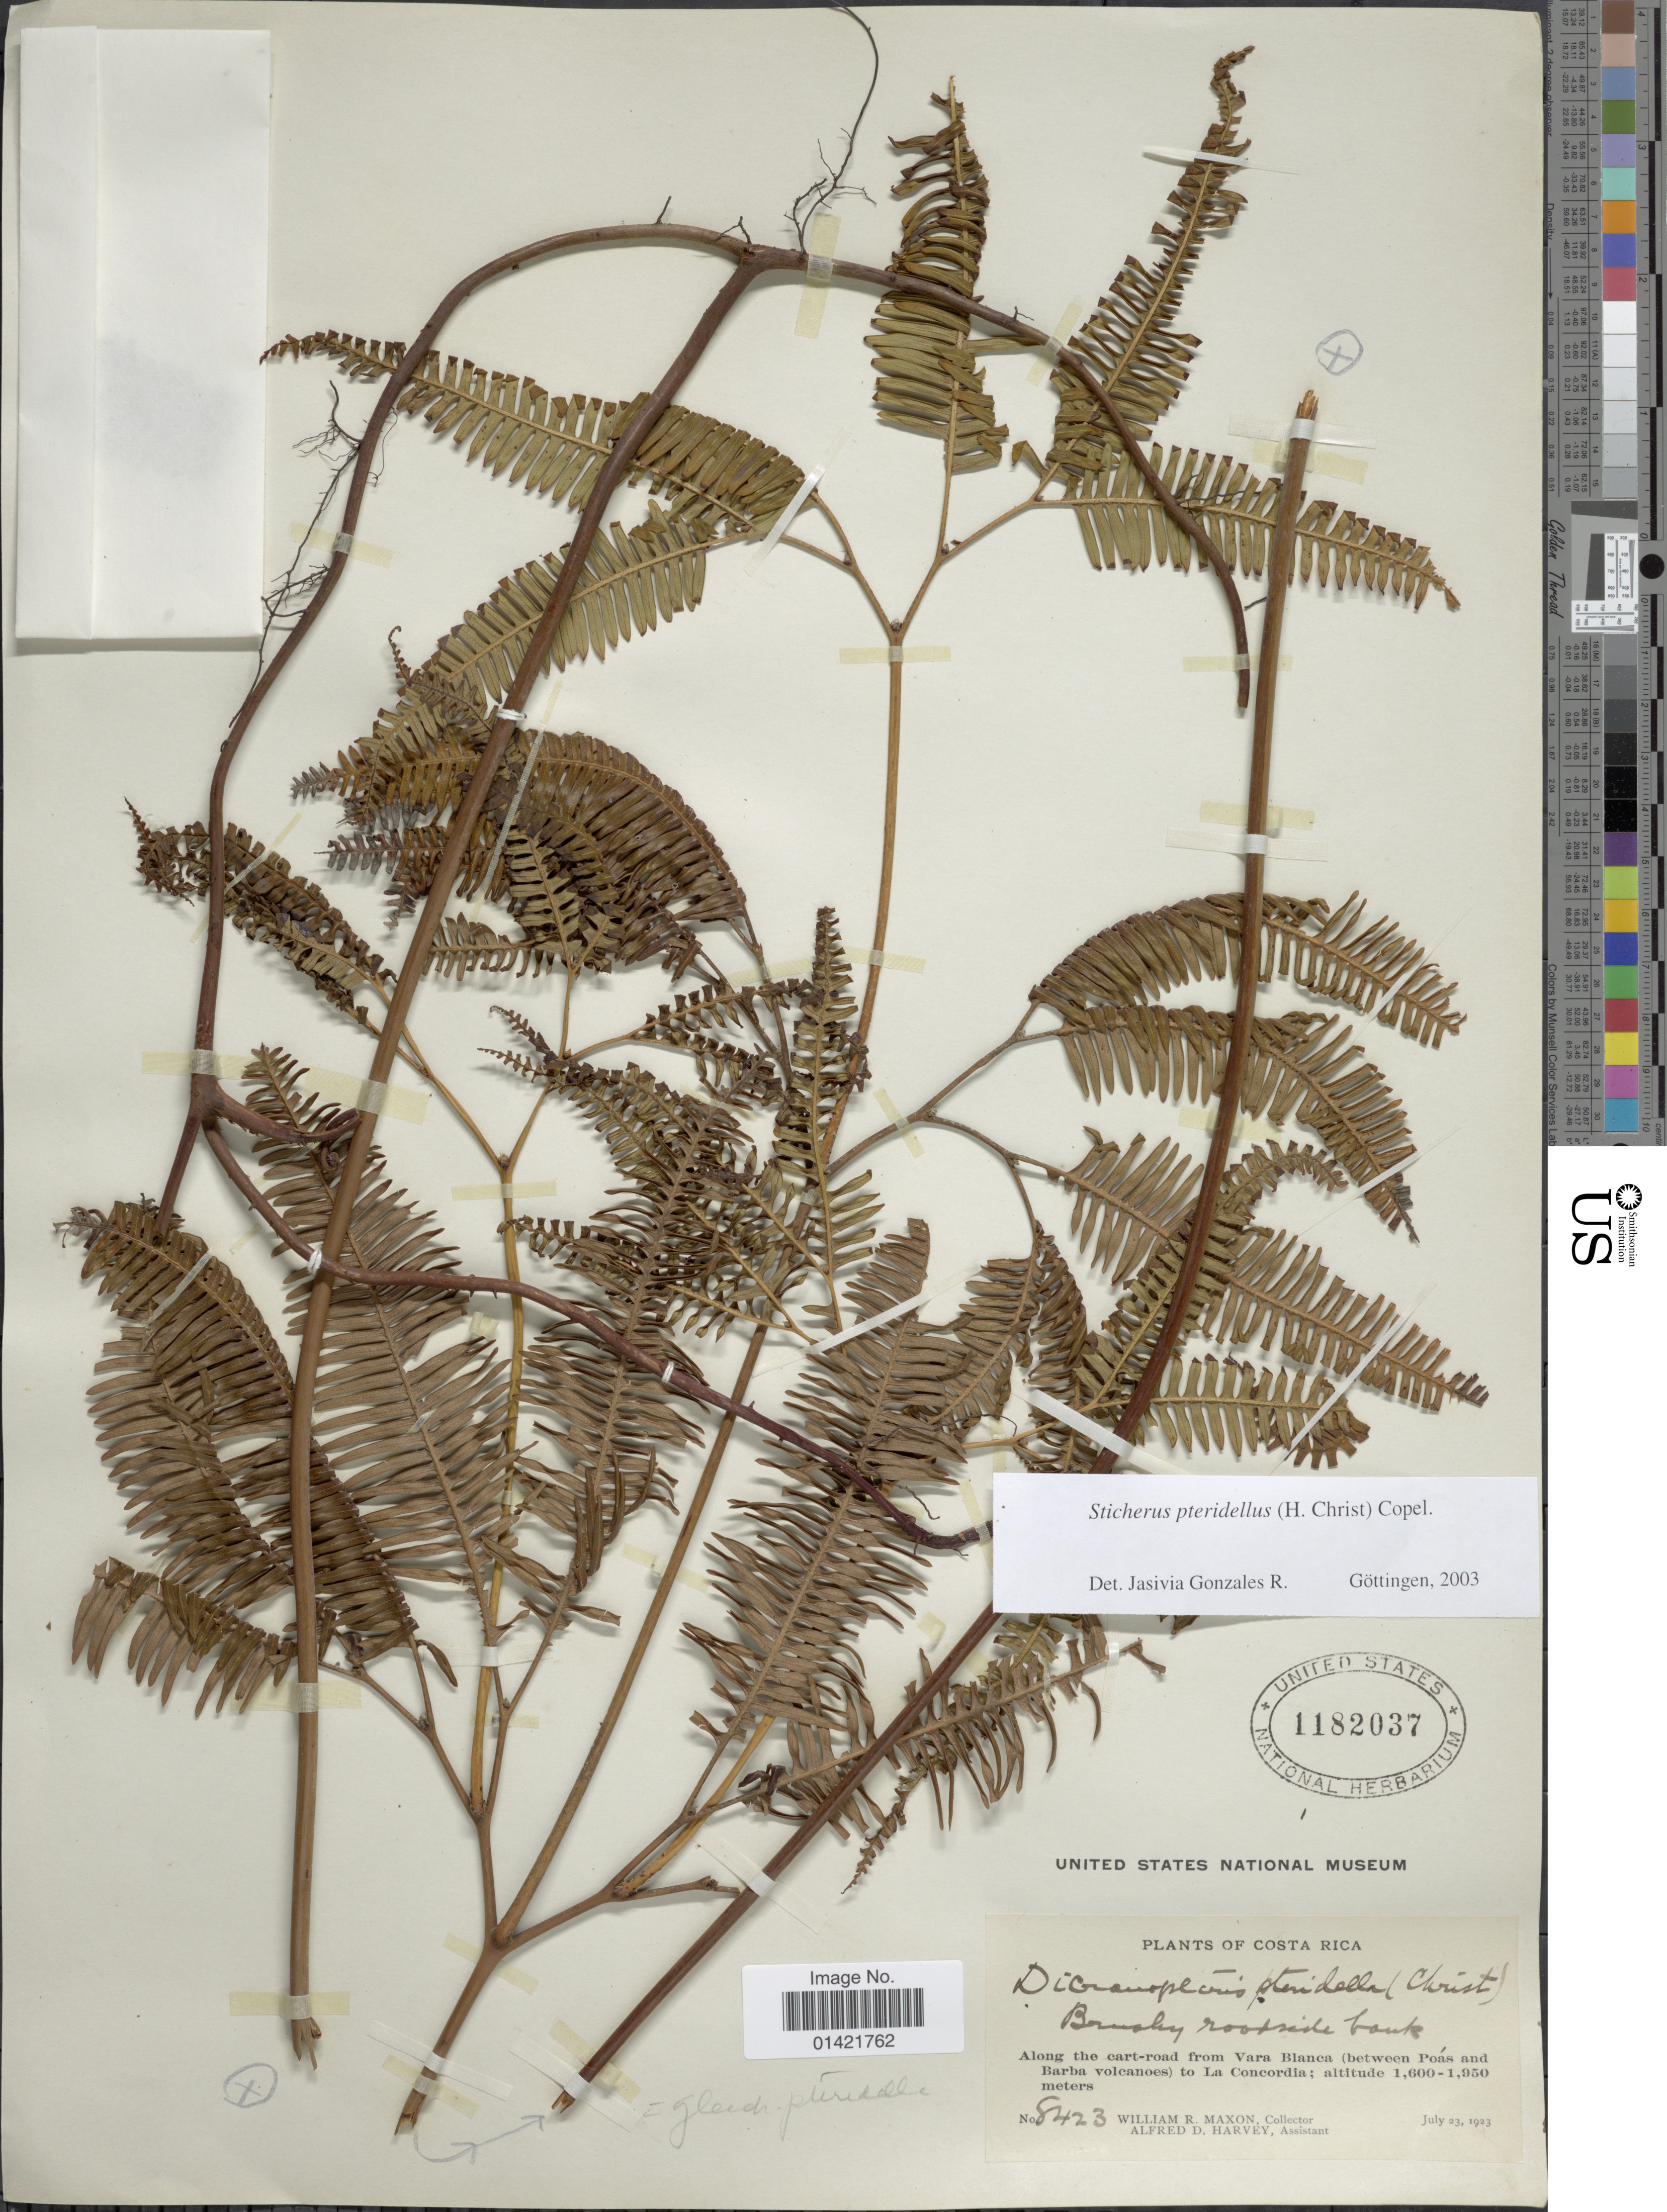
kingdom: Plantae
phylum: Tracheophyta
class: Polypodiopsida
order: Gleicheniales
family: Gleicheniaceae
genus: Sticherus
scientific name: Sticherus pteridellus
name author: (Christ) Copel.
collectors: W. R. Maxon & A. D. Harvey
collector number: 8423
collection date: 1923-07-23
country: Costa Rica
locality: Along the cart-road from Vara Blanca (between Poas and Barba volcanoes) to La Concordia.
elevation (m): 1600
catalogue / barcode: US 1182037